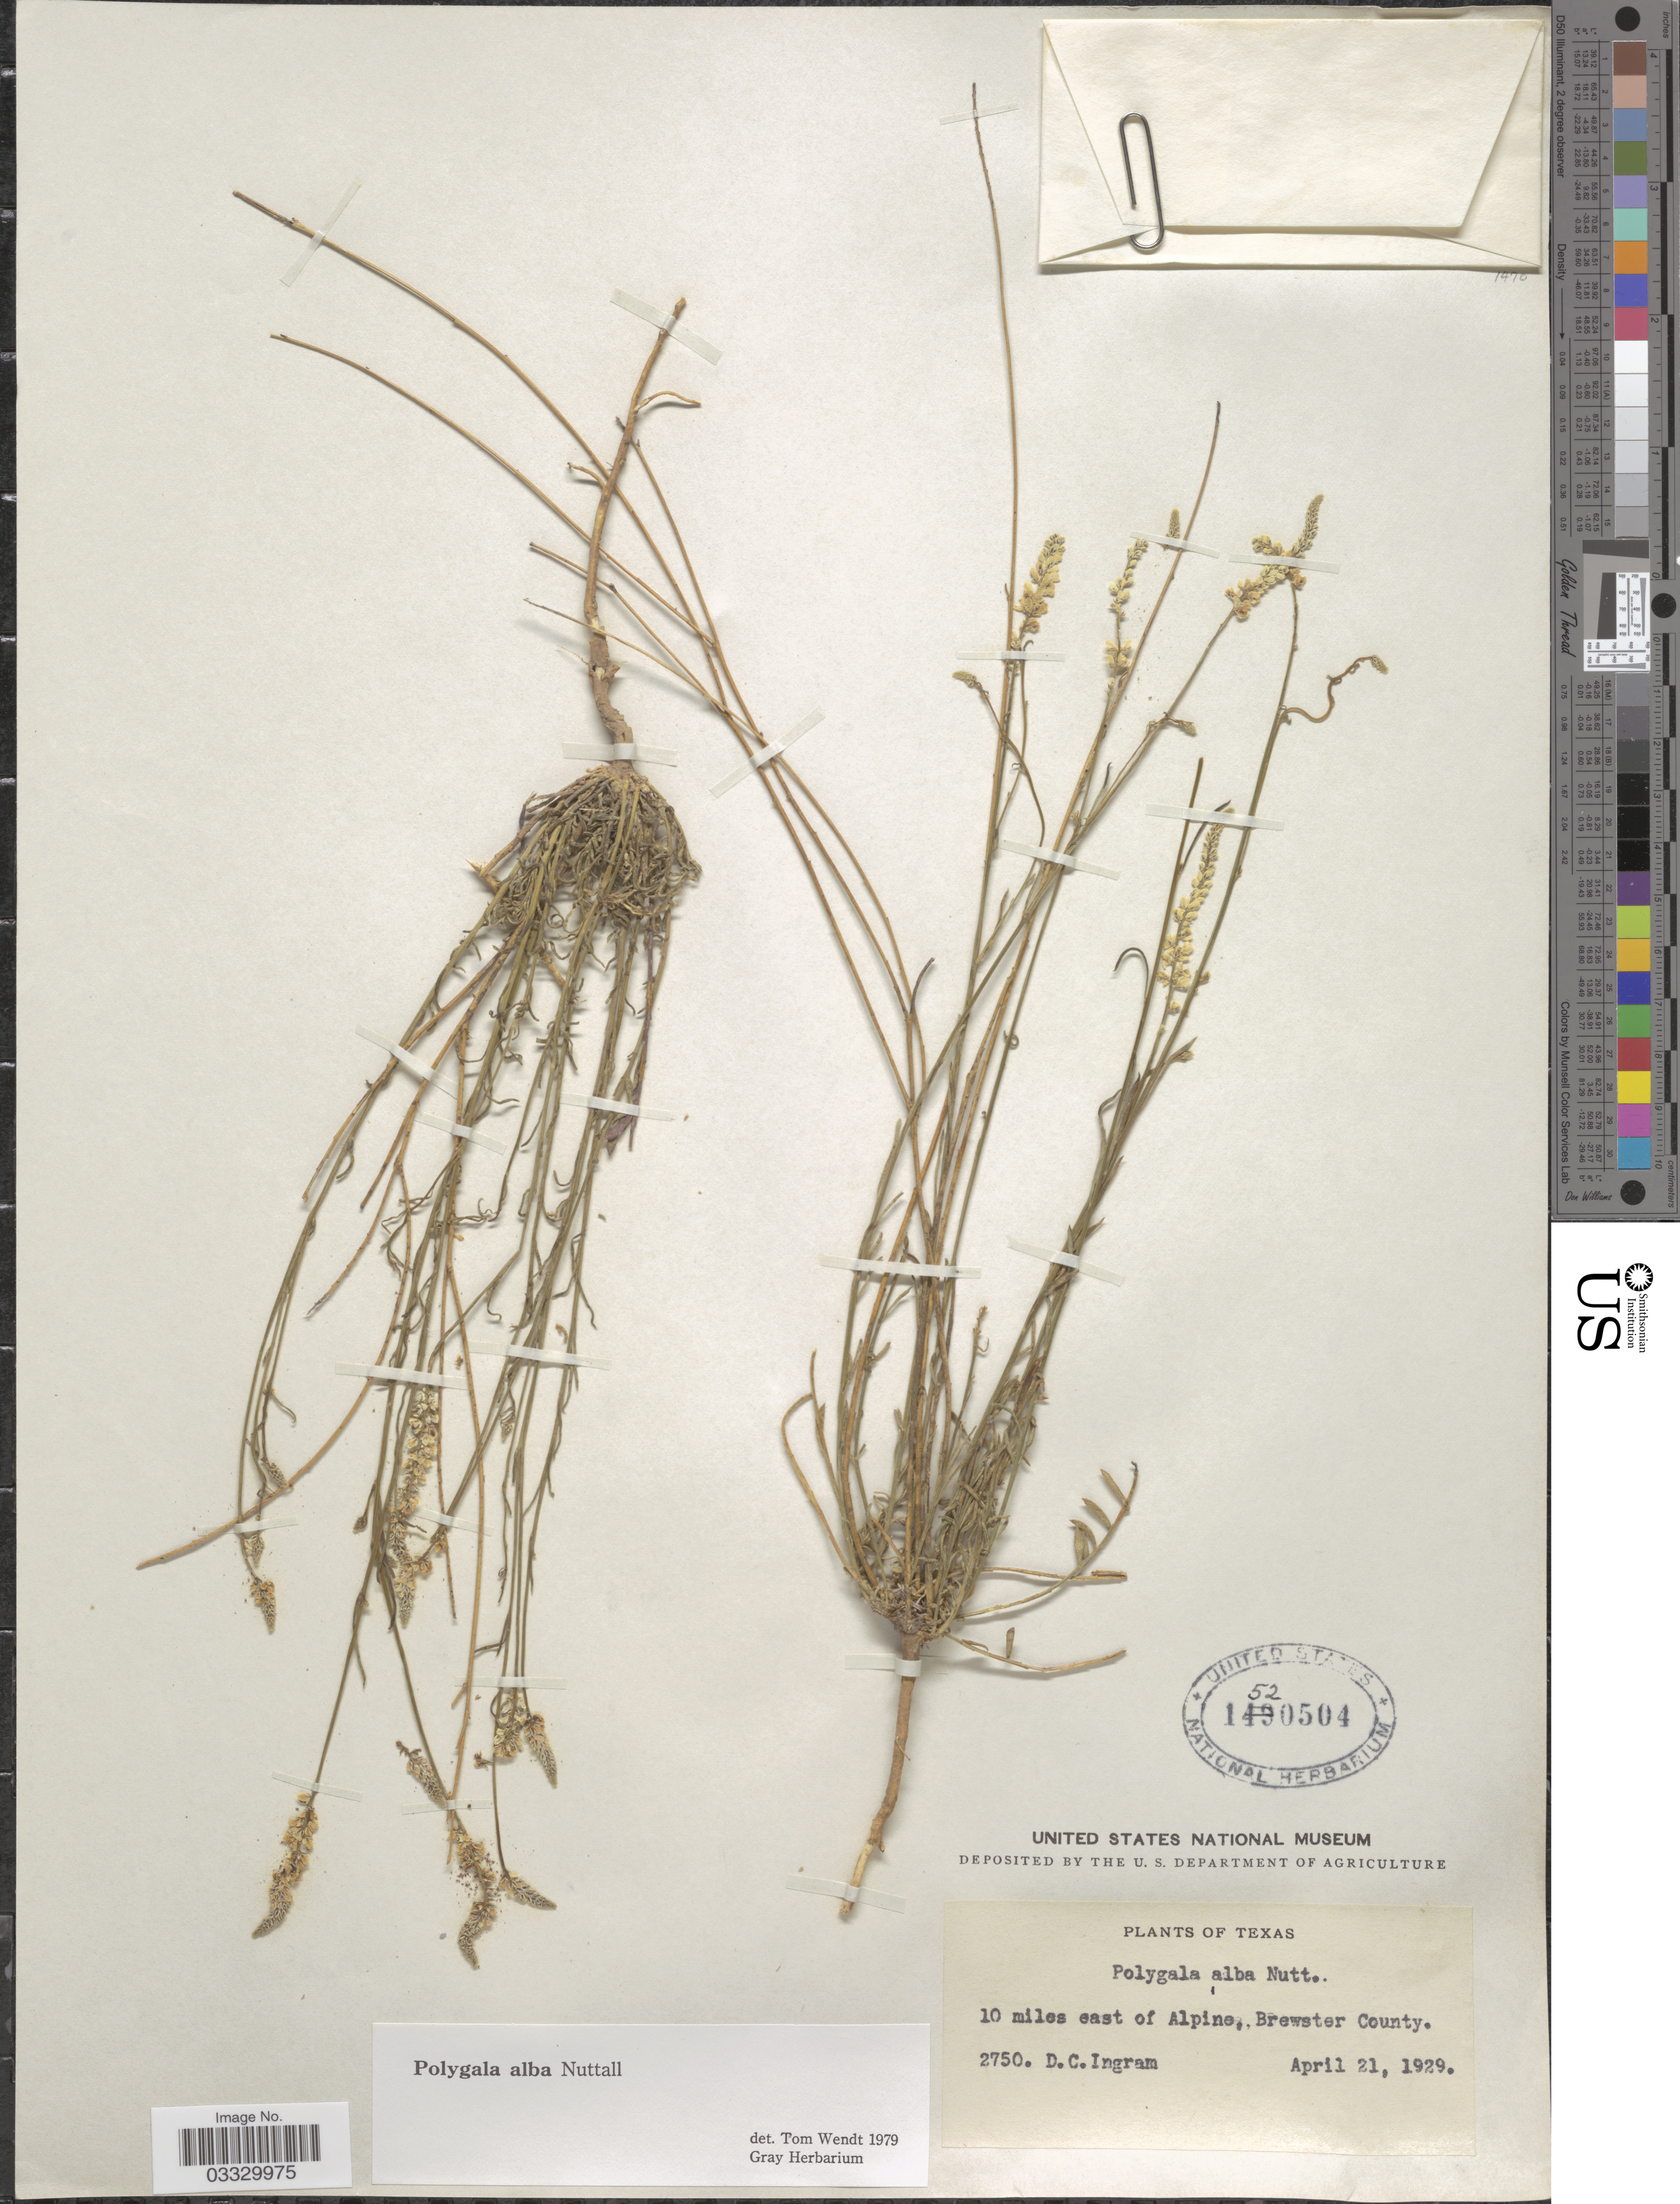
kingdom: Plantae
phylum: Tracheophyta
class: Magnoliopsida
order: Fabales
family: Polygalaceae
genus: Polygala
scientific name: Polygala alba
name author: Nutt.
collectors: D. C. Ingram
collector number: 2750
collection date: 1929-04-21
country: United States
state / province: Texas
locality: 10 miles east of Alpine, Brewster County.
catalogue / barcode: US 1520504